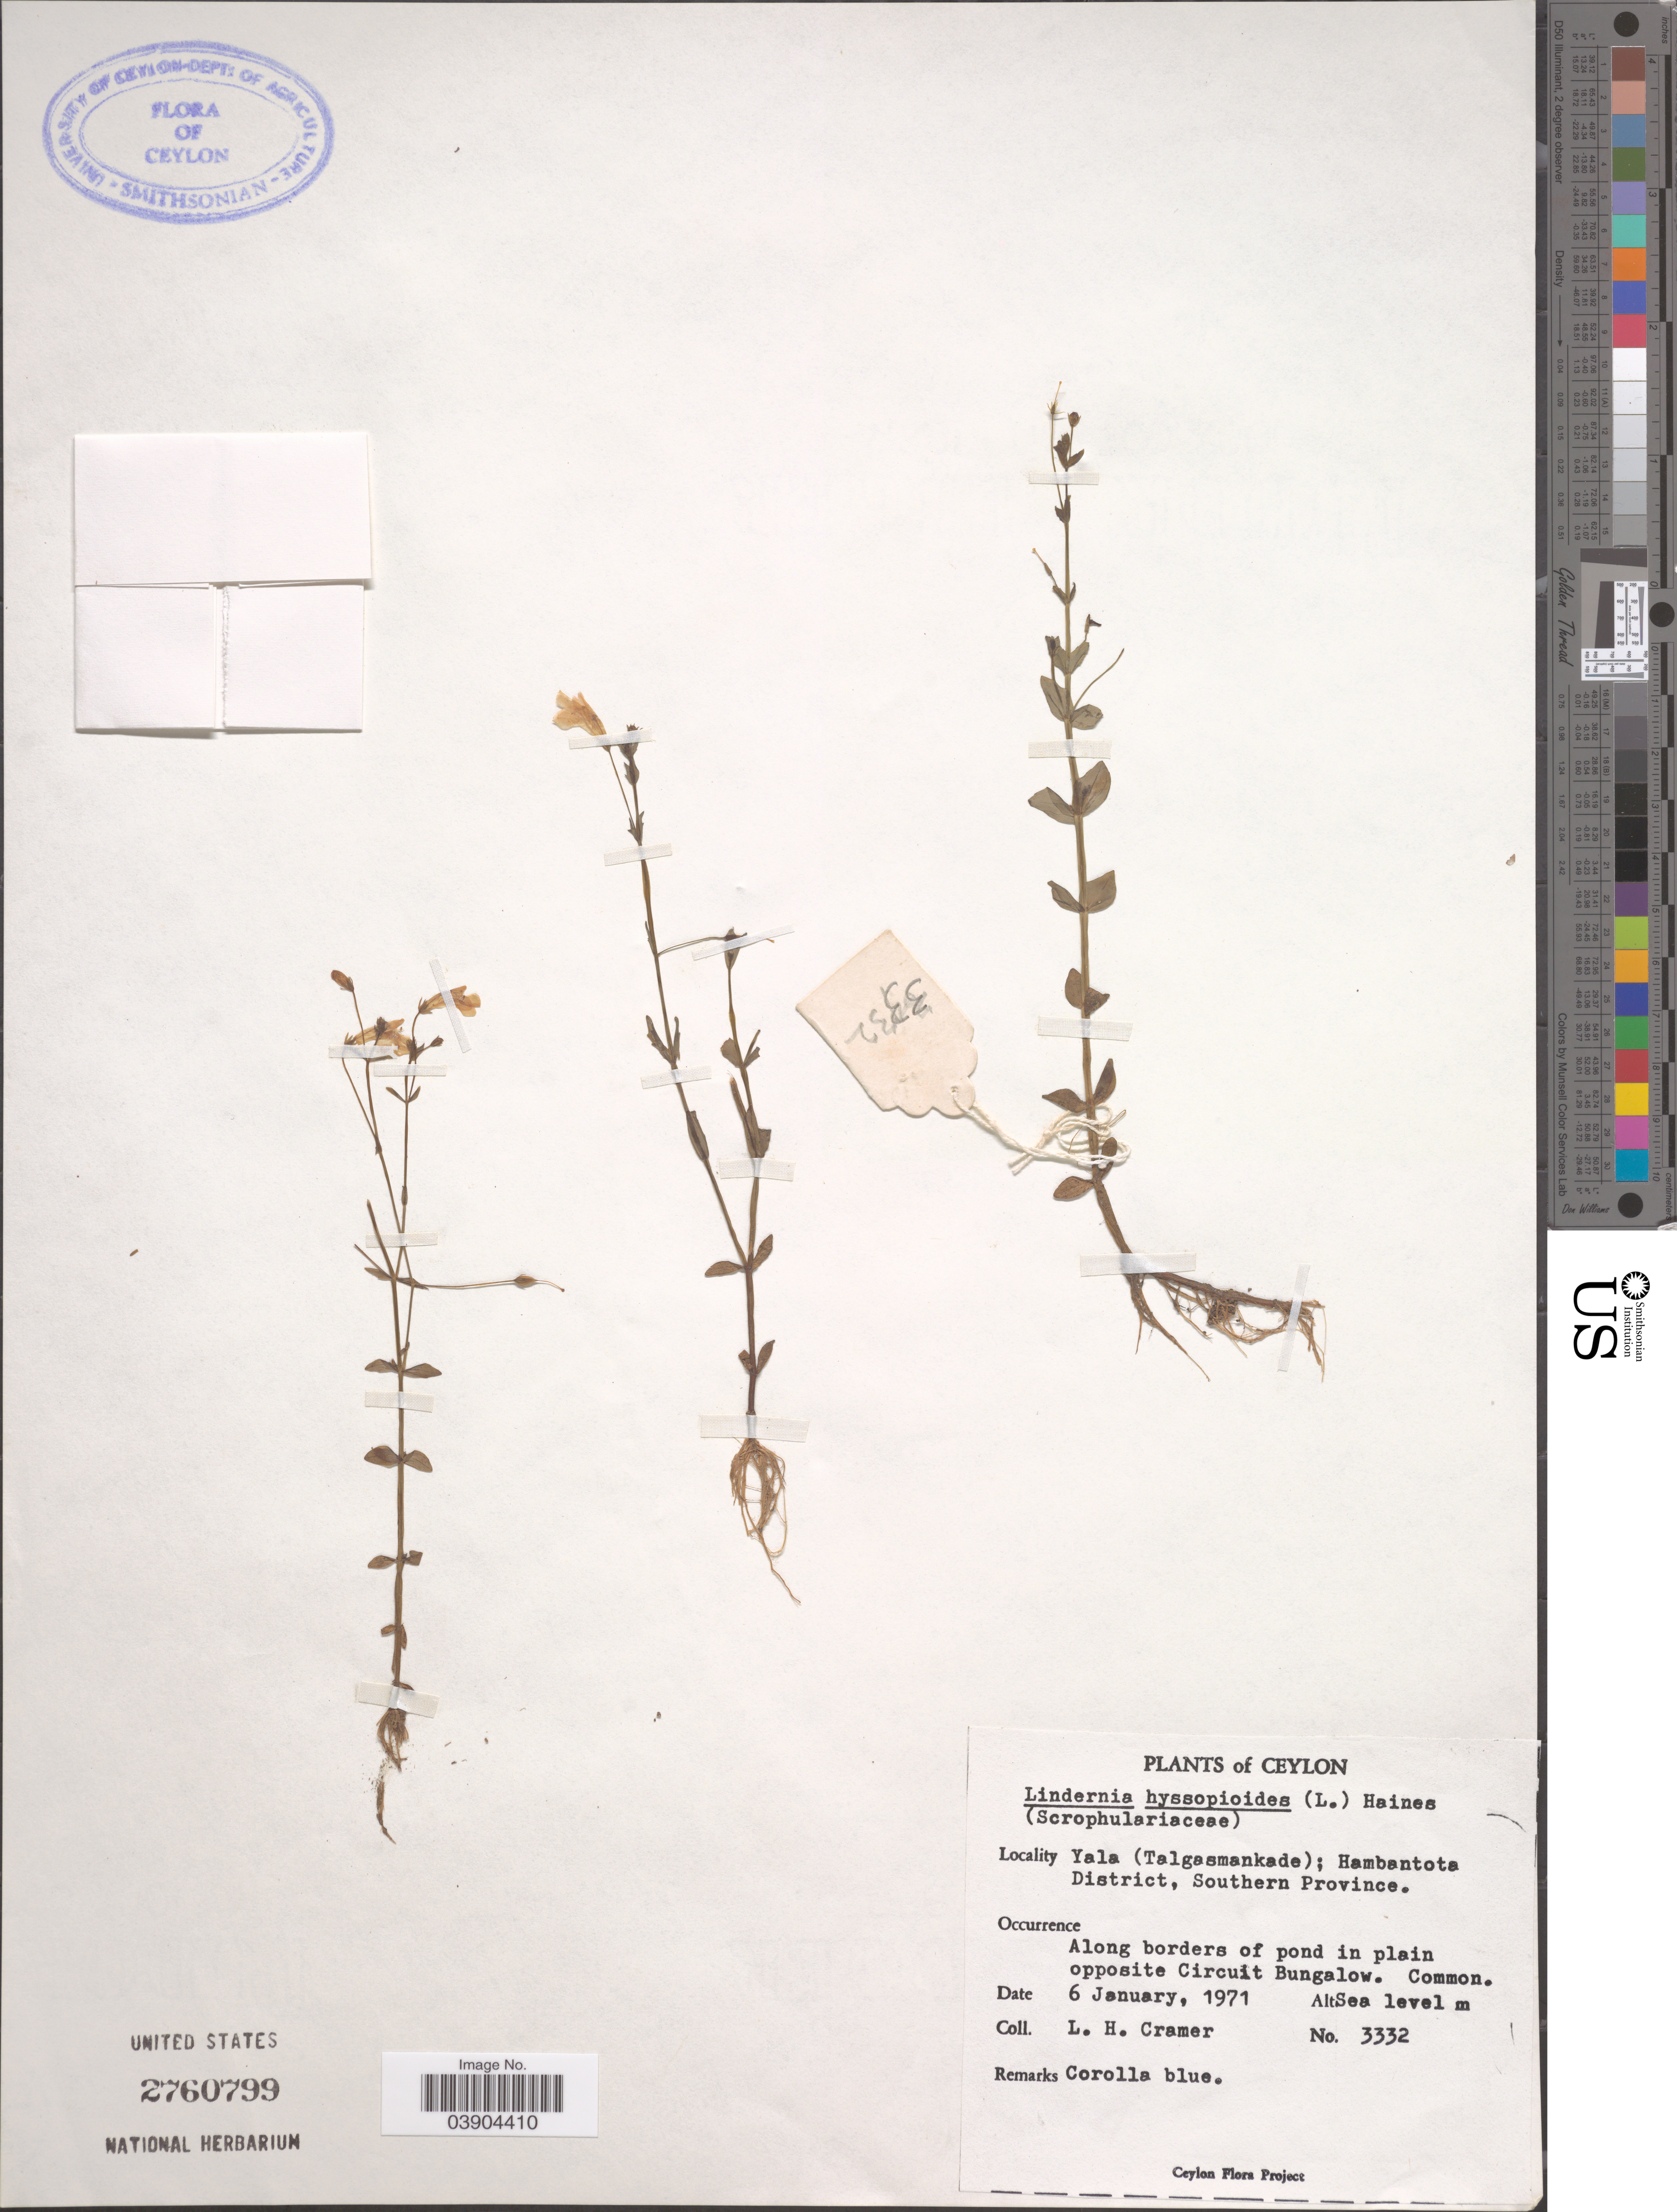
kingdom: Plantae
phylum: Tracheophyta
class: Magnoliopsida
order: Lamiales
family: Linderniaceae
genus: Lindernia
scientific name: Lindernia hyssopioides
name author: (L.) Haines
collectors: L. H. Cramer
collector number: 3332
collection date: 1971-01-06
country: Sri Lanka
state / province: Southern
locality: Ceylon. Yala (Talagasmankade); Hambantota District. Along borders of pond in plain opposite Circuit Bungalow.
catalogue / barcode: US 2760799